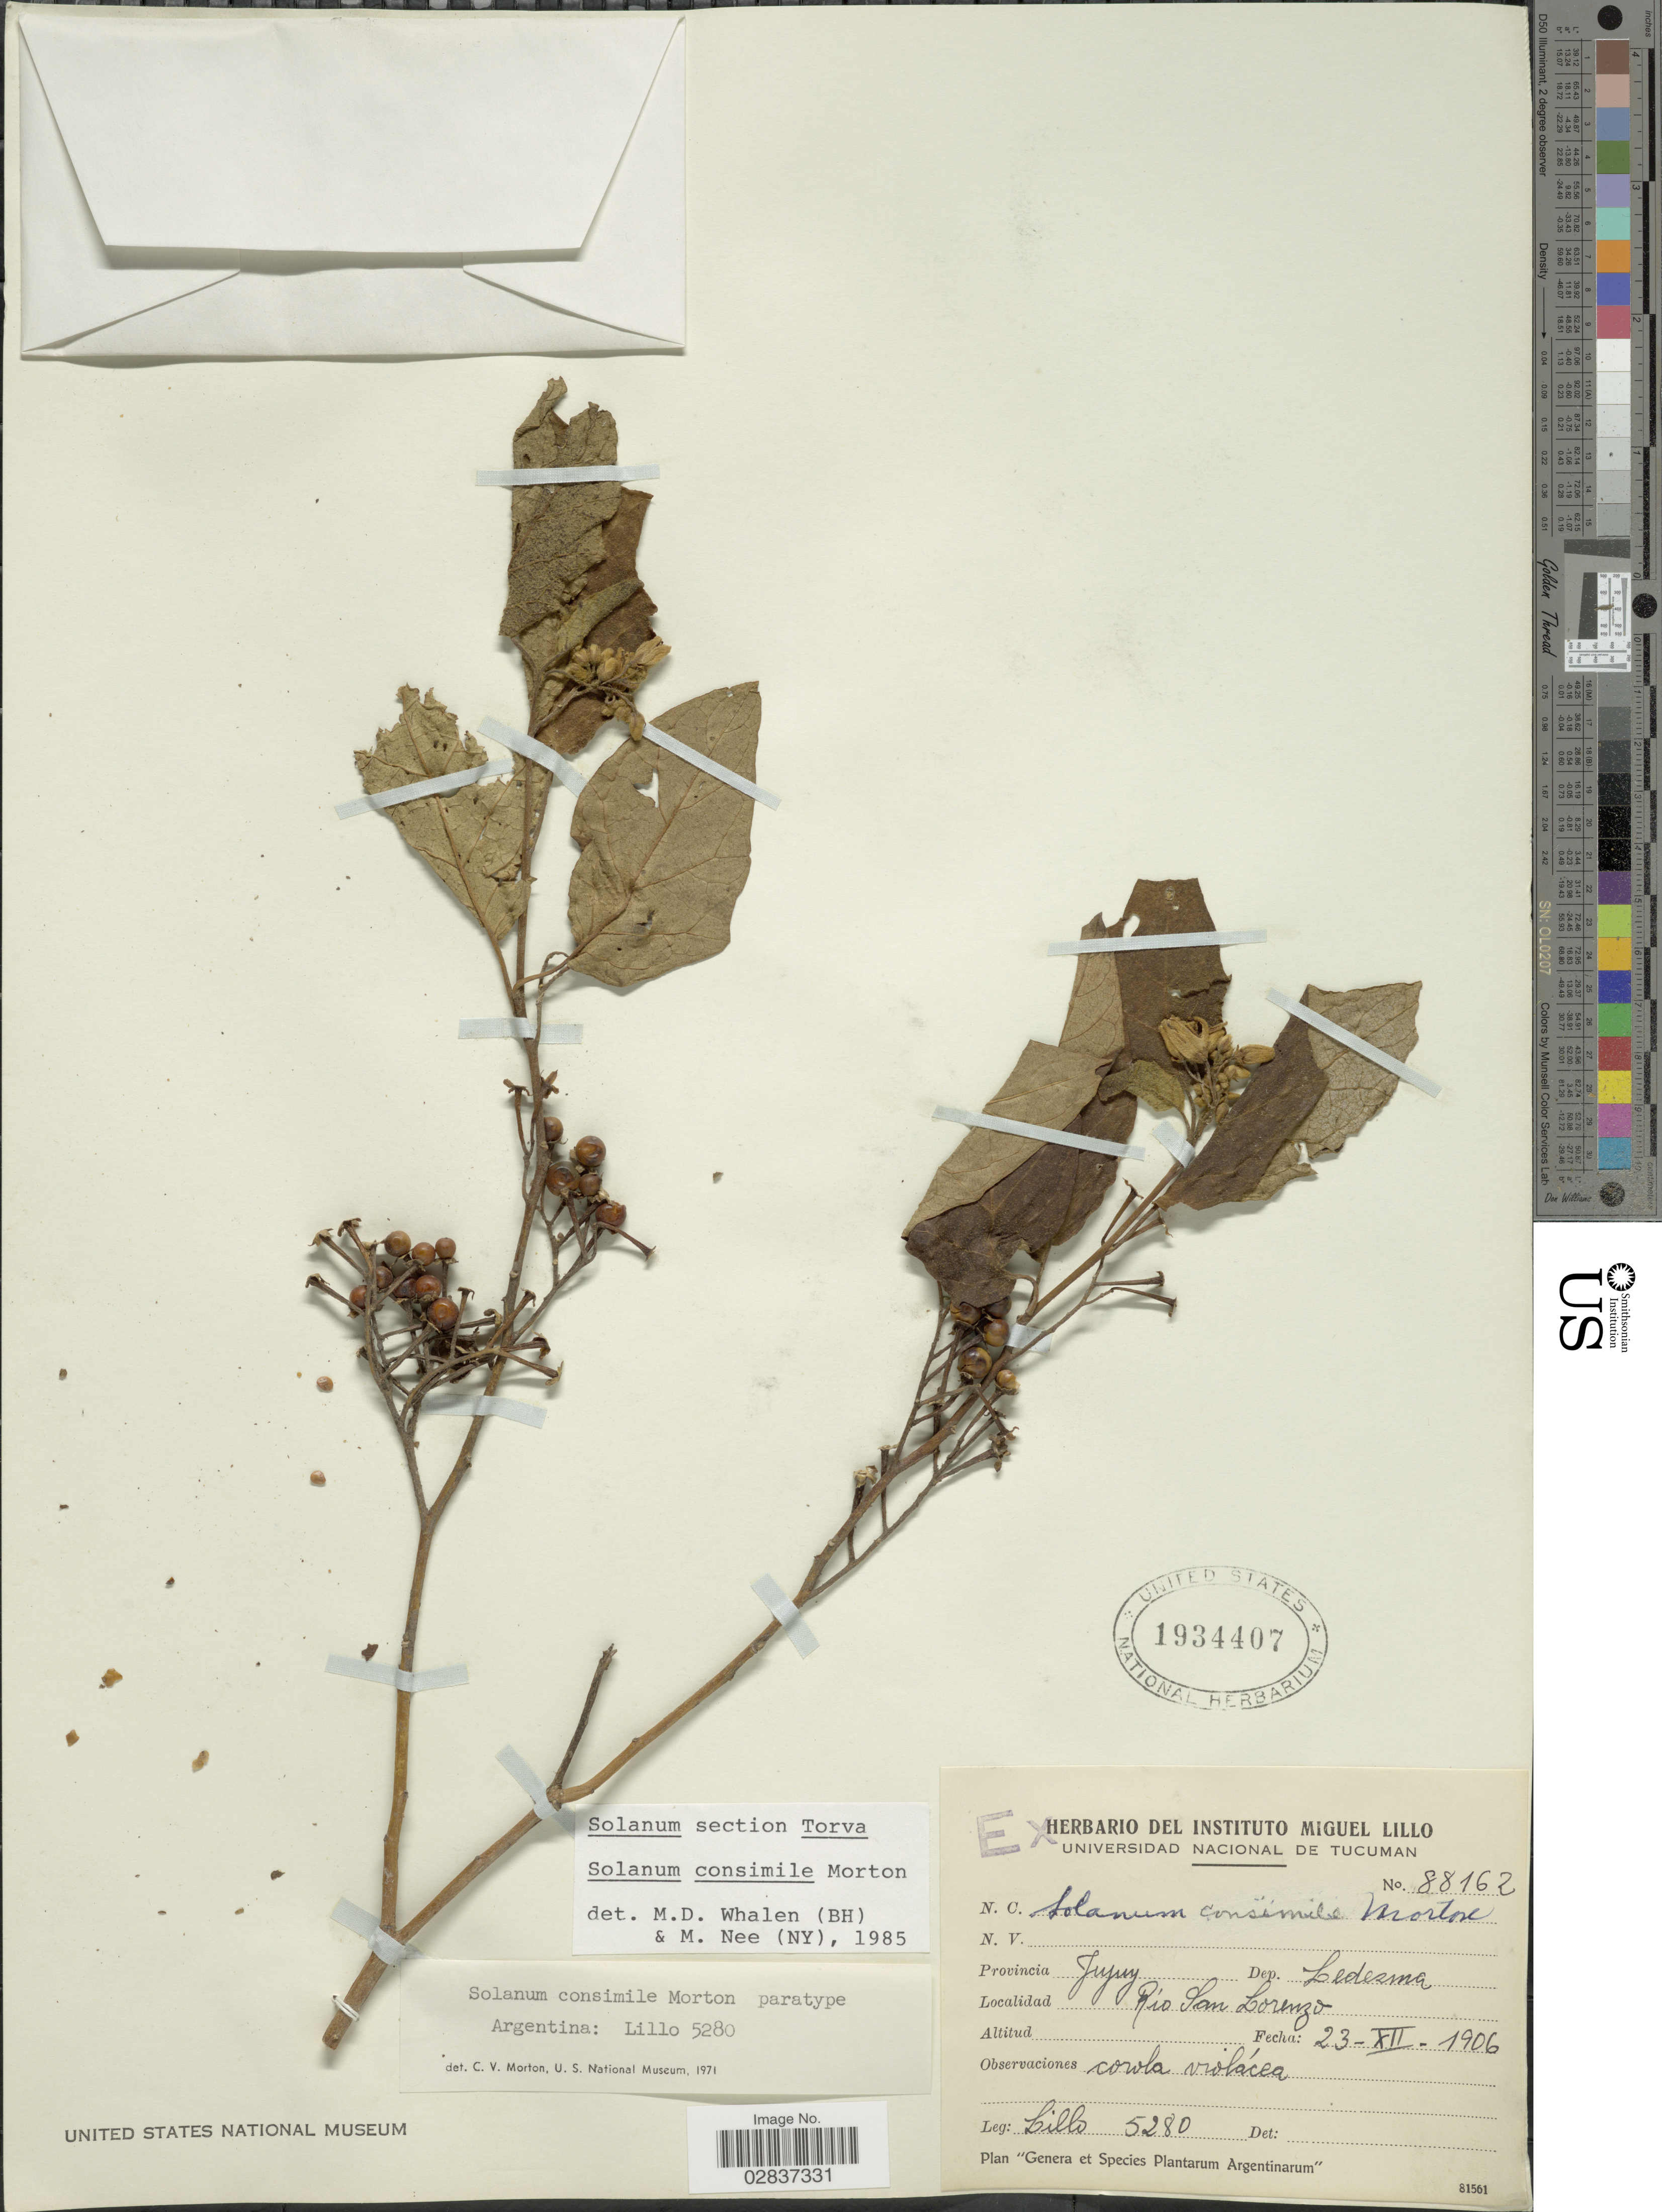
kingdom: Plantae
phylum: Tracheophyta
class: Magnoliopsida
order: Solanales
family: Solanaceae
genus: Solanum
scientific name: Solanum consimile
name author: C.V. Morton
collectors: M. Lillo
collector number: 5280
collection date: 1906-12-23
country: Argentina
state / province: Jujuy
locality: Provincia Jujuy, Dep. Ledesma, Rio San Lorenzo.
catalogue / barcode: US 1934407